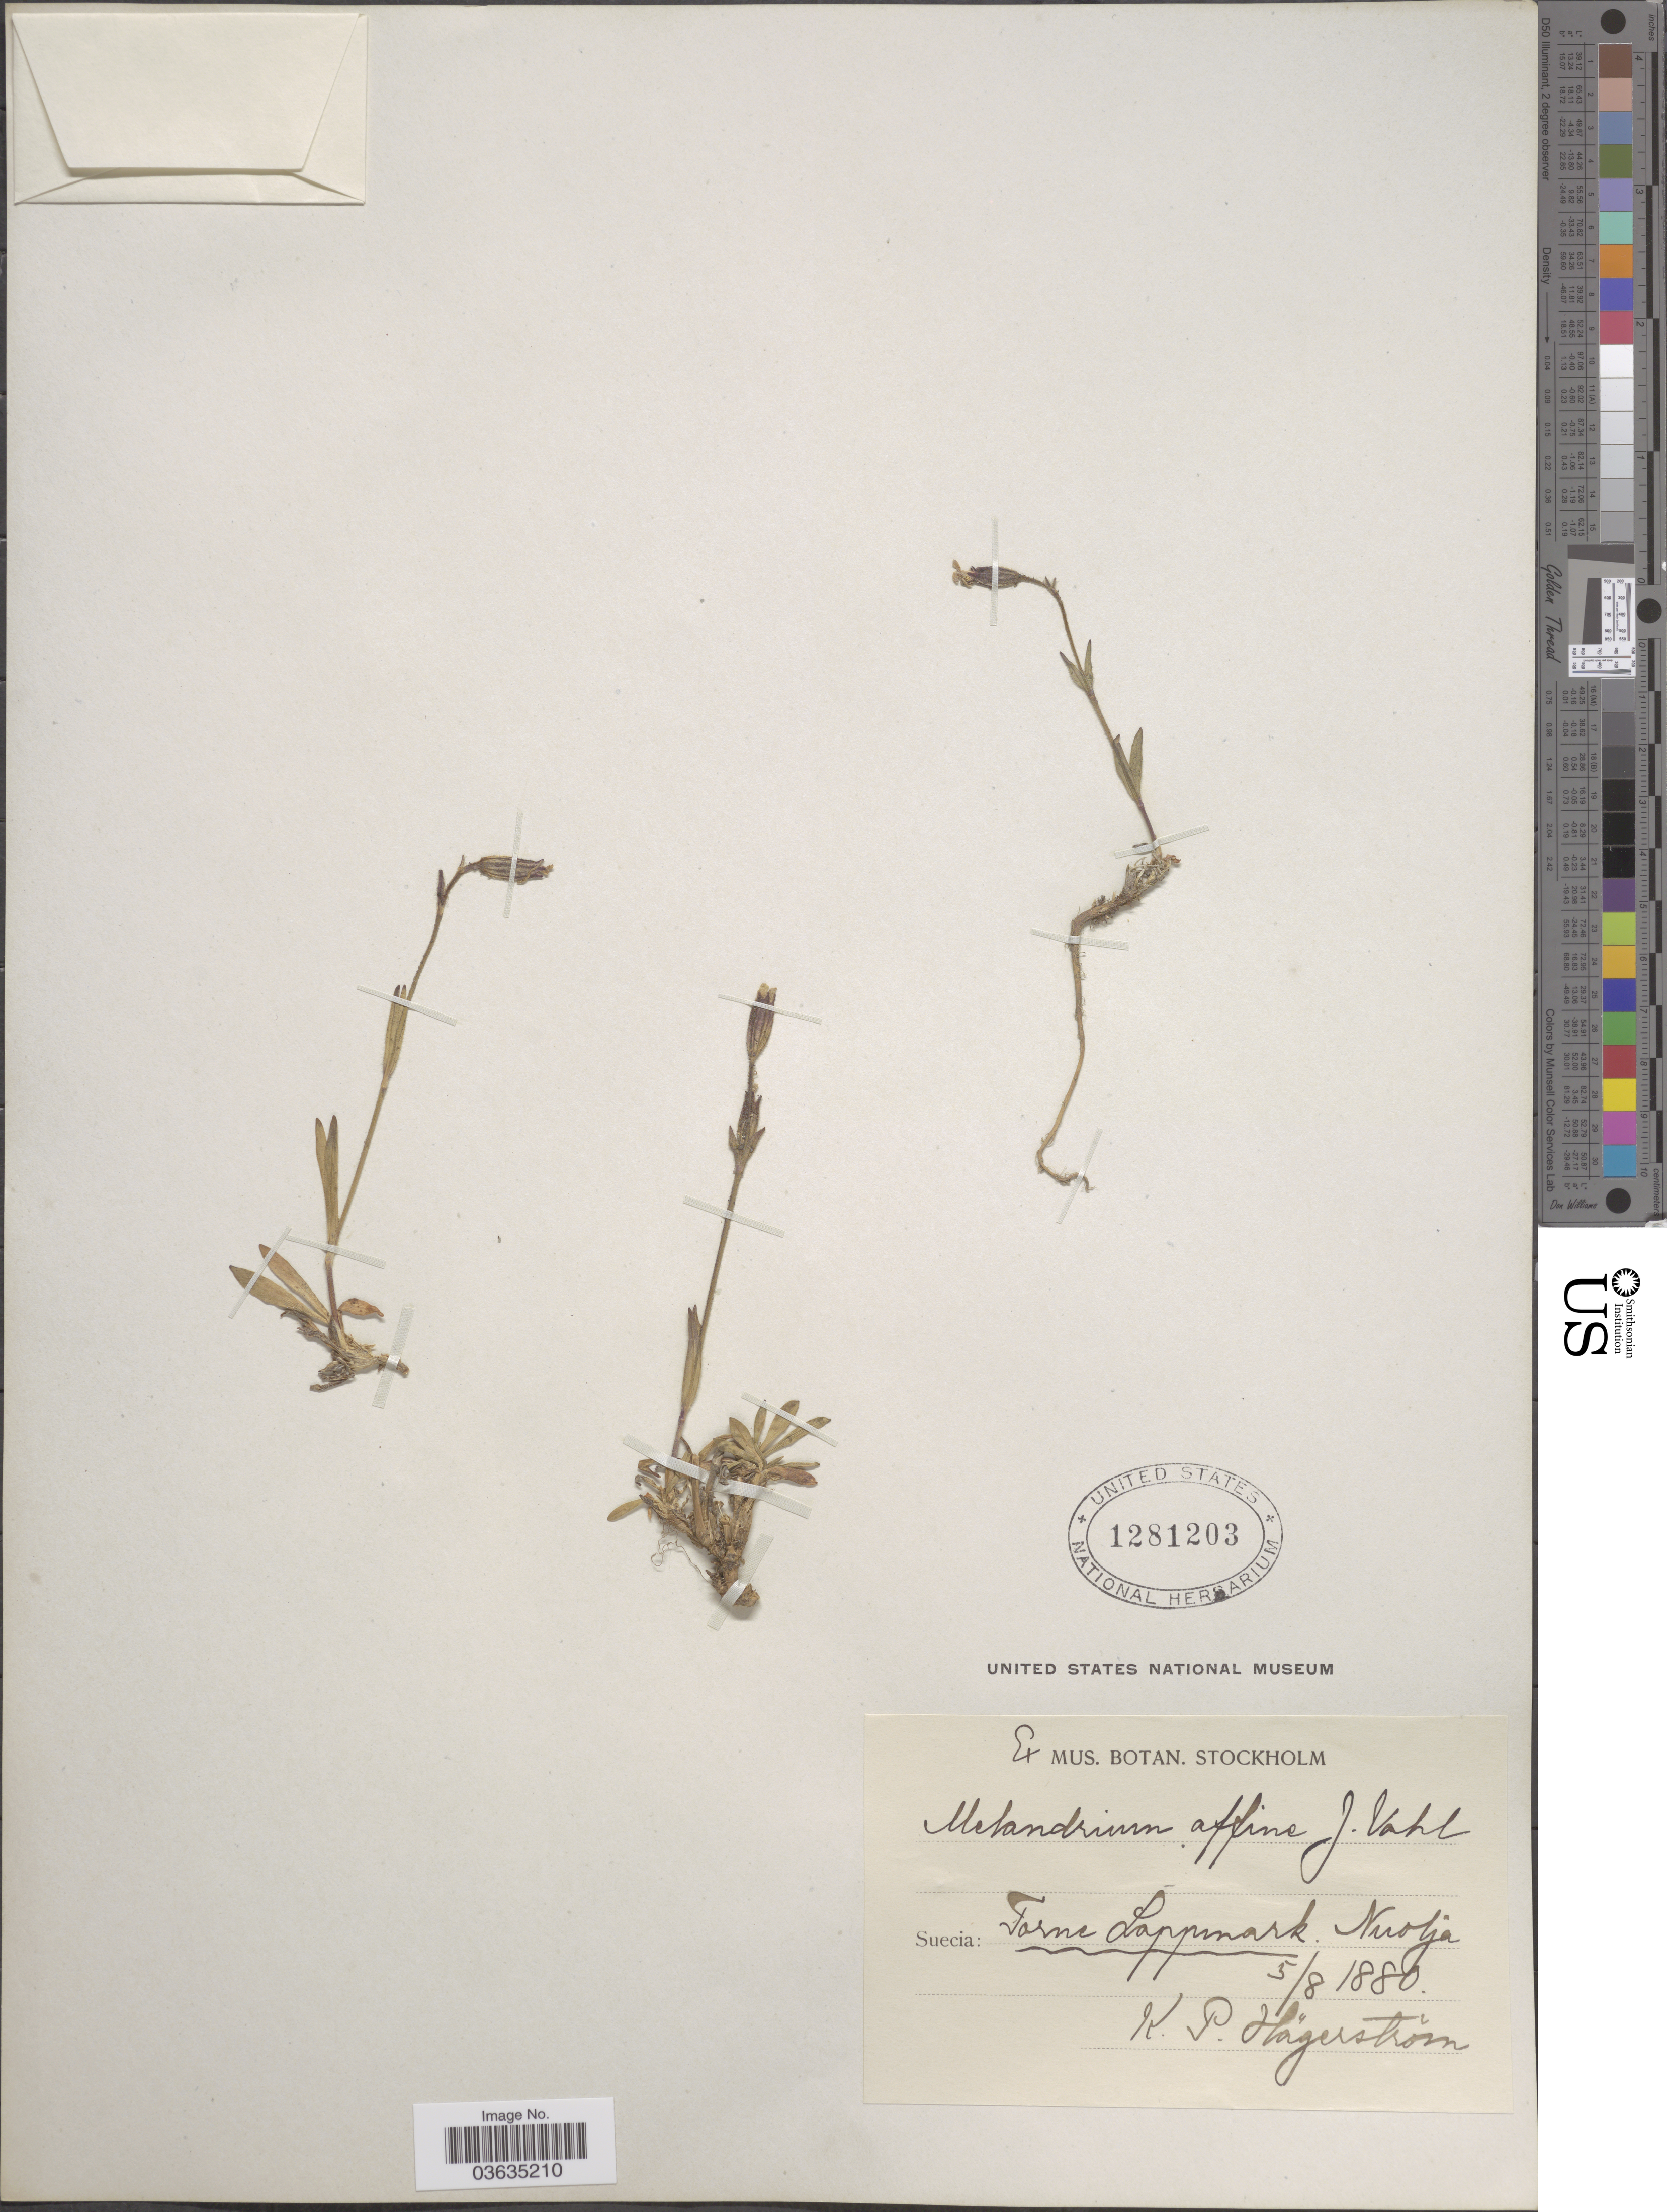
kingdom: Plantae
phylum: Tracheophyta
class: Magnoliopsida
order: Caryophyllales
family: Caryophyllaceae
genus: Silene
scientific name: Silene involucrata subsp. tenella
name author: (Tolm.) Bocquet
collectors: K. Hägerström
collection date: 1880-08-05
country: Sweden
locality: Torne Lappmark. Nuolja.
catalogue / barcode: US 1281203